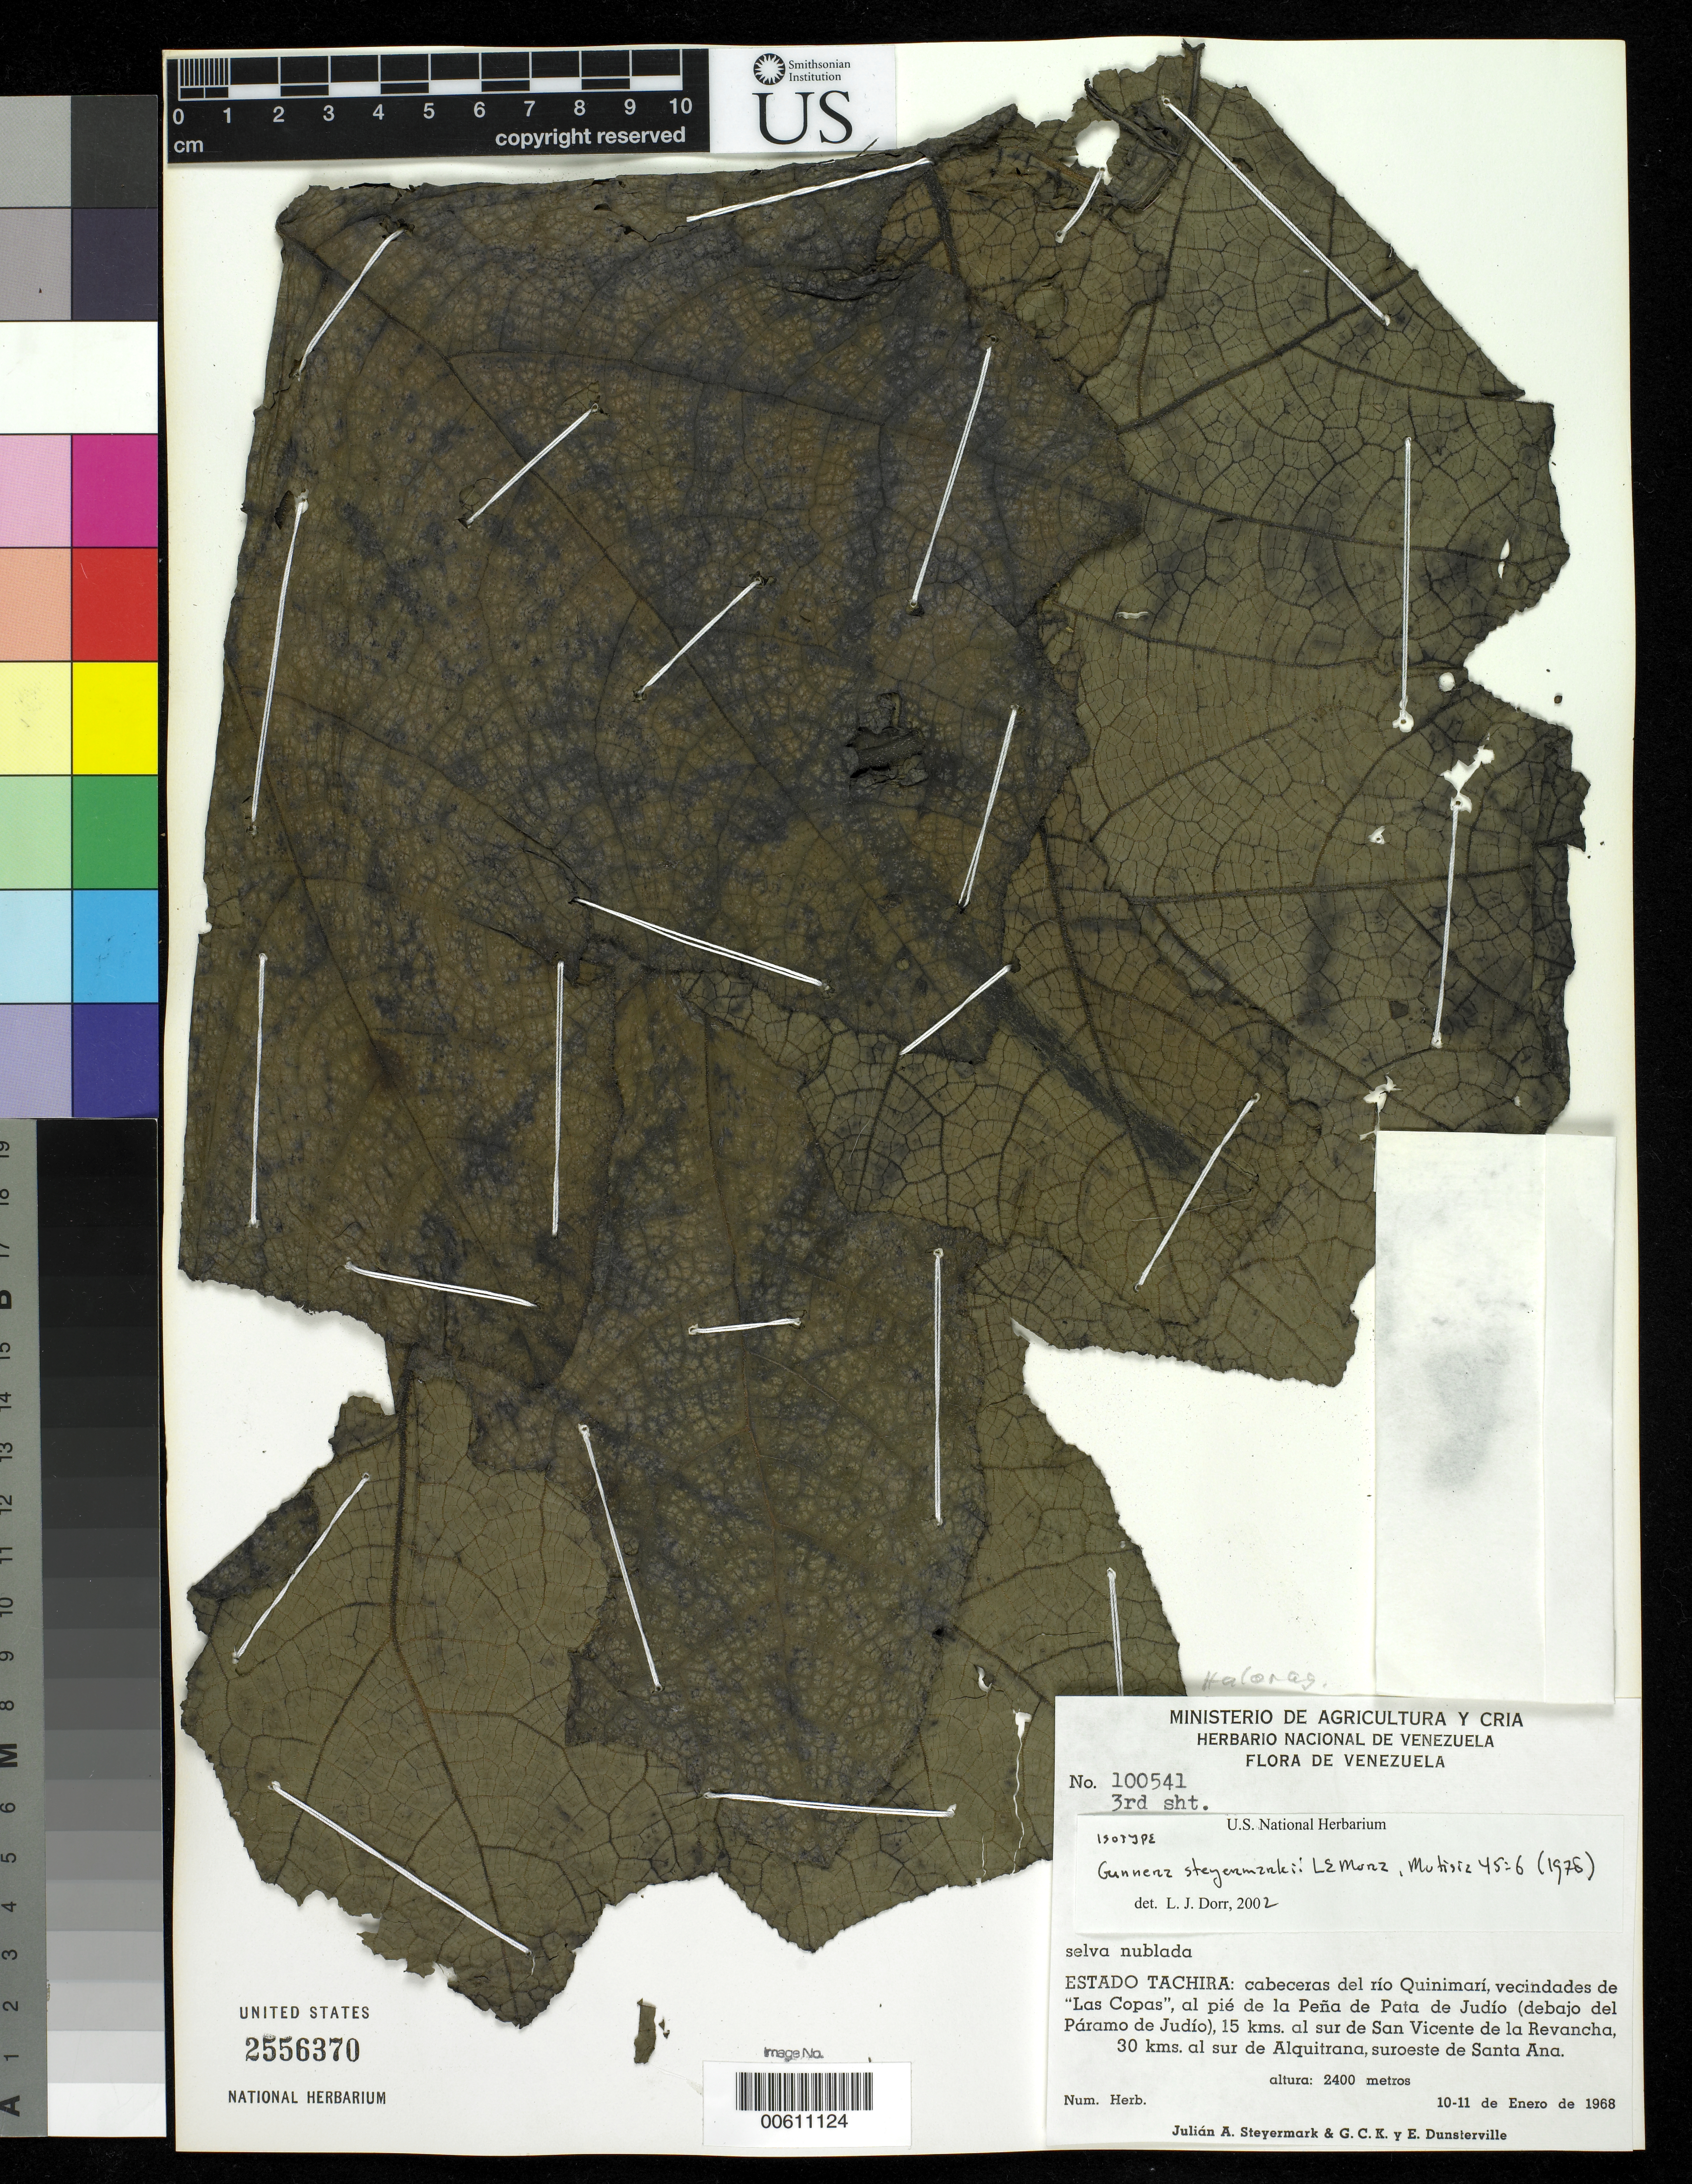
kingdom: Plantae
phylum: Tracheophyta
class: Magnoliopsida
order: Gunnerales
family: Gunneraceae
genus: Gunnera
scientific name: Gunnera steyermarkii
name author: L.E. Mora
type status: Isotype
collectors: J. Steyermark & G. C. K. Dunsterville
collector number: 100541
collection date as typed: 10 Jan 1968 to 11 Jan 1968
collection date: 1968-01-10/1968-01-11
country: Venezuela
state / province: Tachira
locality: Cabeceras del rio Quinimarí, vecindades de "Las Capas", al pié de la Peña de Pata de Judío (debajo del Páramo de Judío), 15 kms. al sur de San Vicente de la Revancha, 30 kms. Al sur de Alquitrana.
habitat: Along stream.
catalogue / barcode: US 2556370